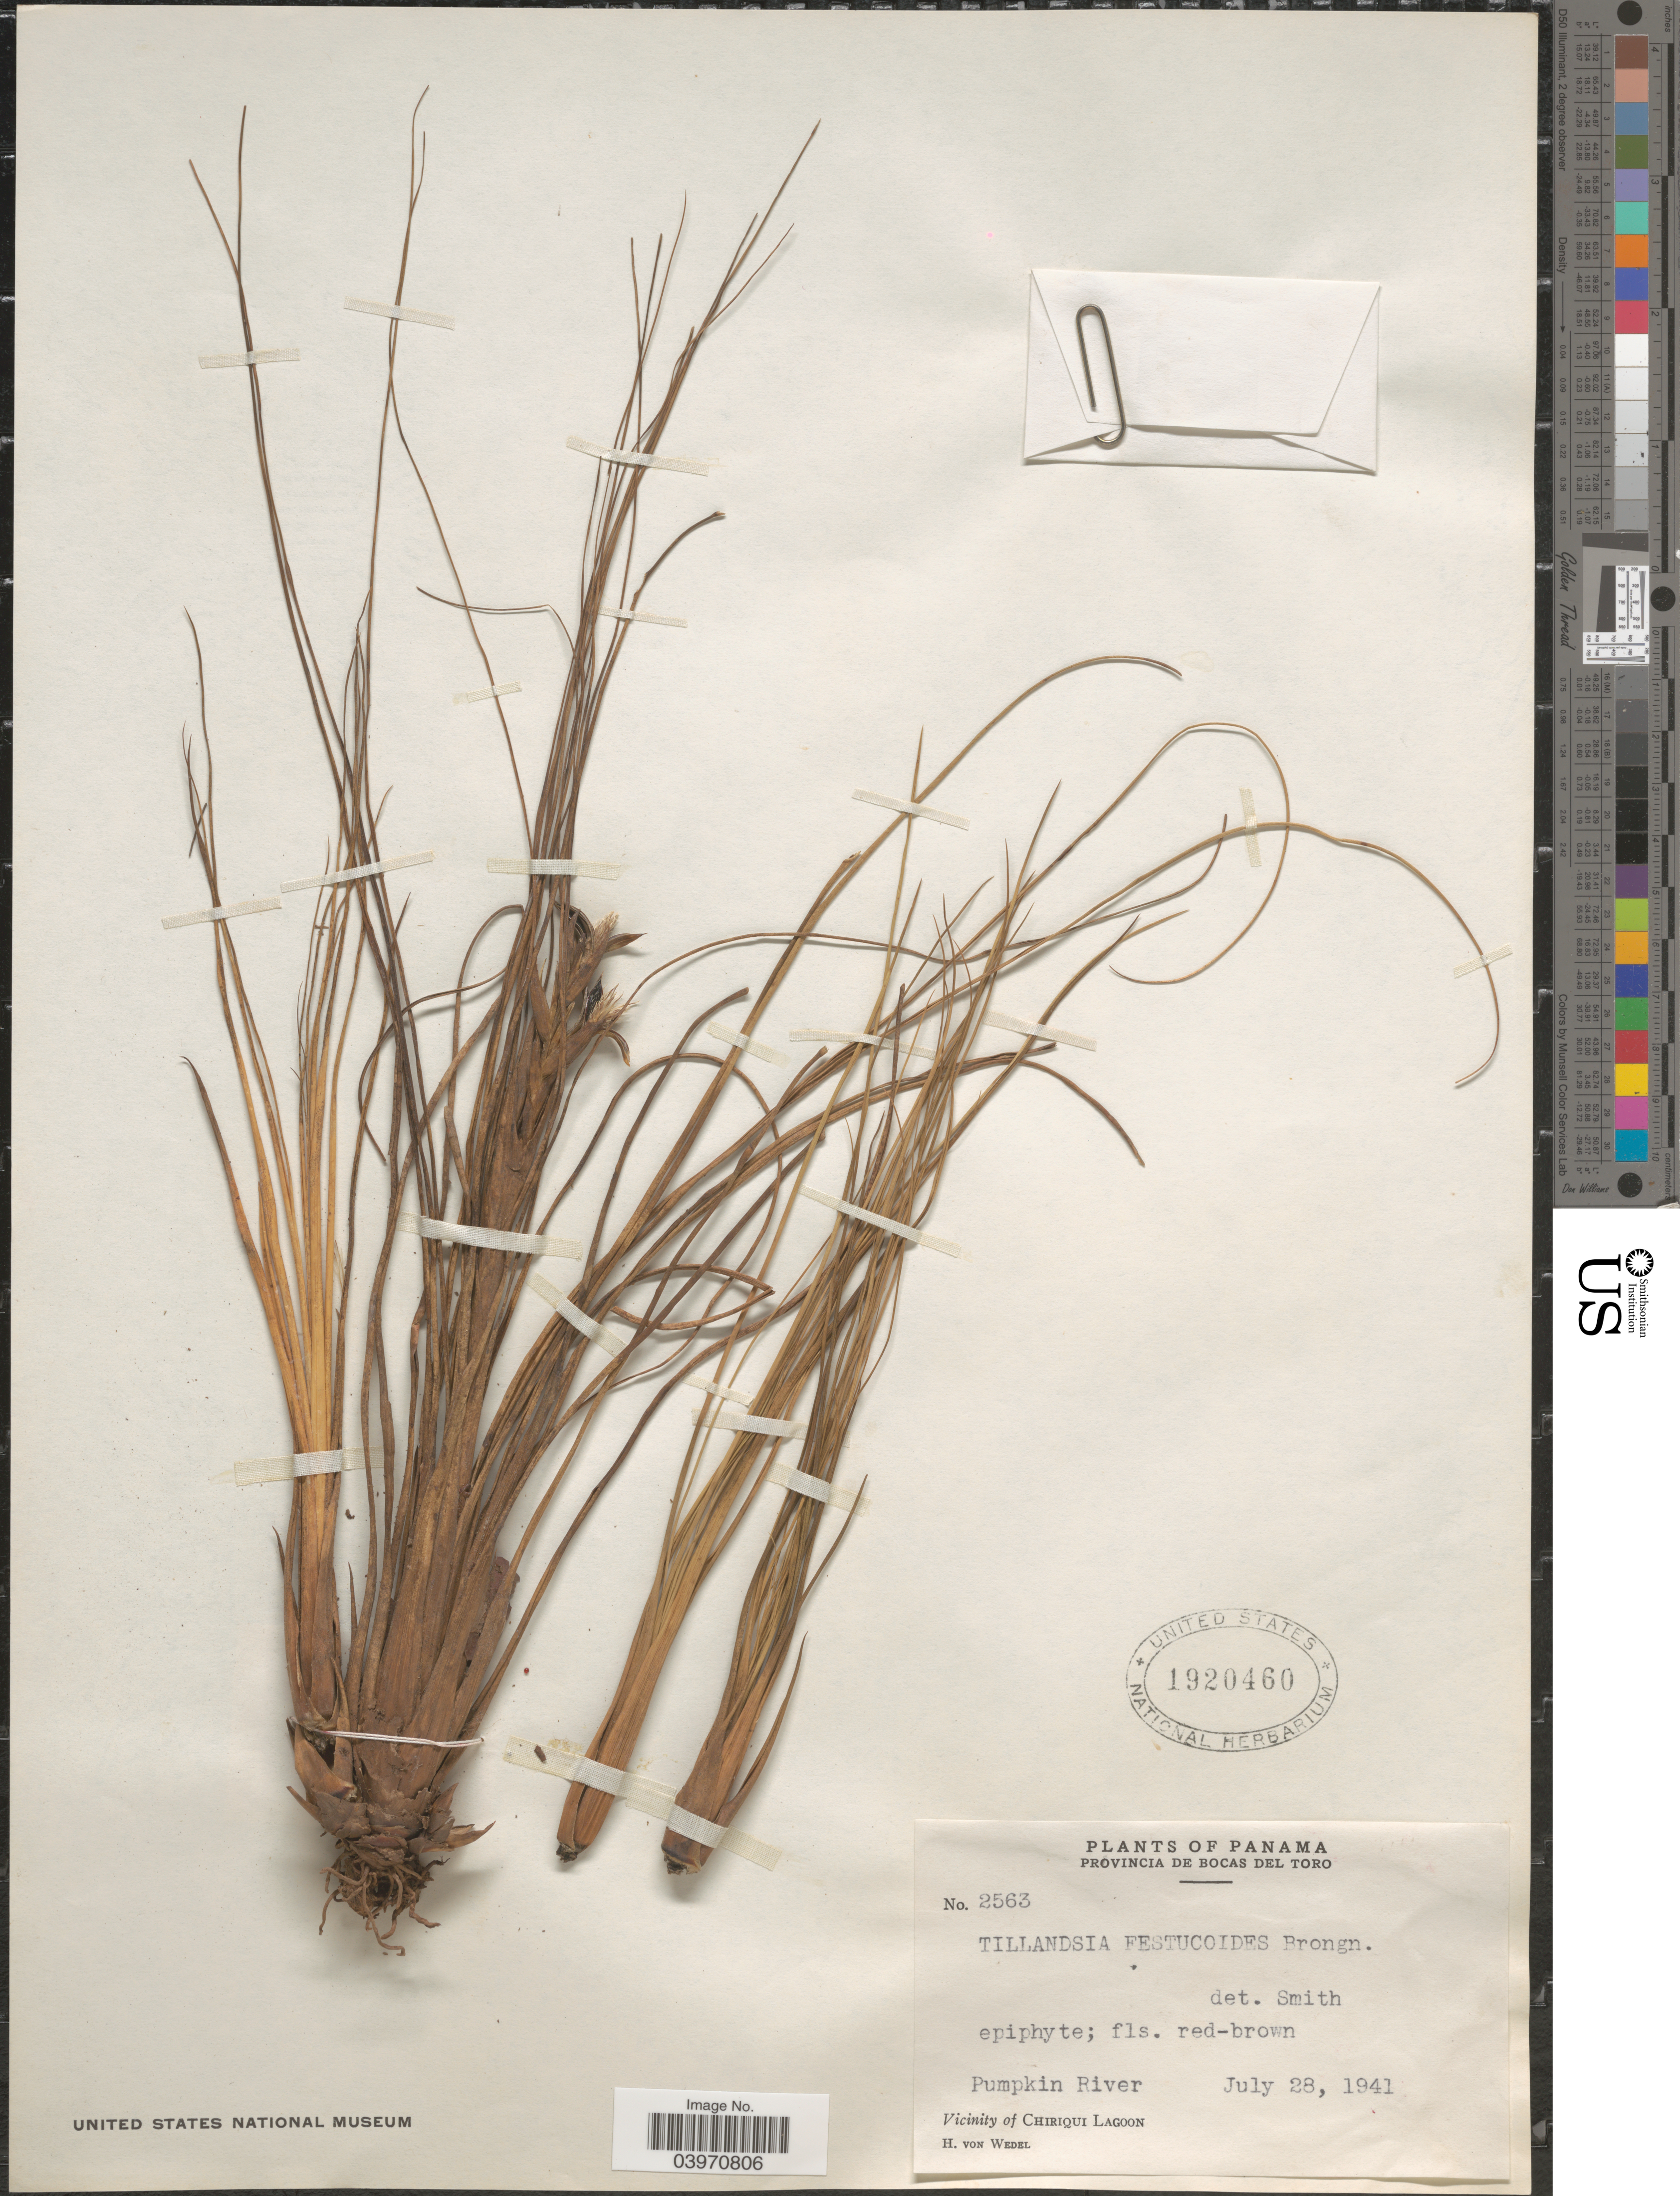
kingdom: Plantae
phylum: Tracheophyta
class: Liliopsida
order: Poales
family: Bromeliaceae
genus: Tillandsia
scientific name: Tillandsia festucoides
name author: Brongn. ex Mez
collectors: H. von Wedel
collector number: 2563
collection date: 1941-07-28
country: Panama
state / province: Bocas del Toro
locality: Pumpkin River. Vicinity of Chiriqui Lagoon.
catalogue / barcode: US 1920460